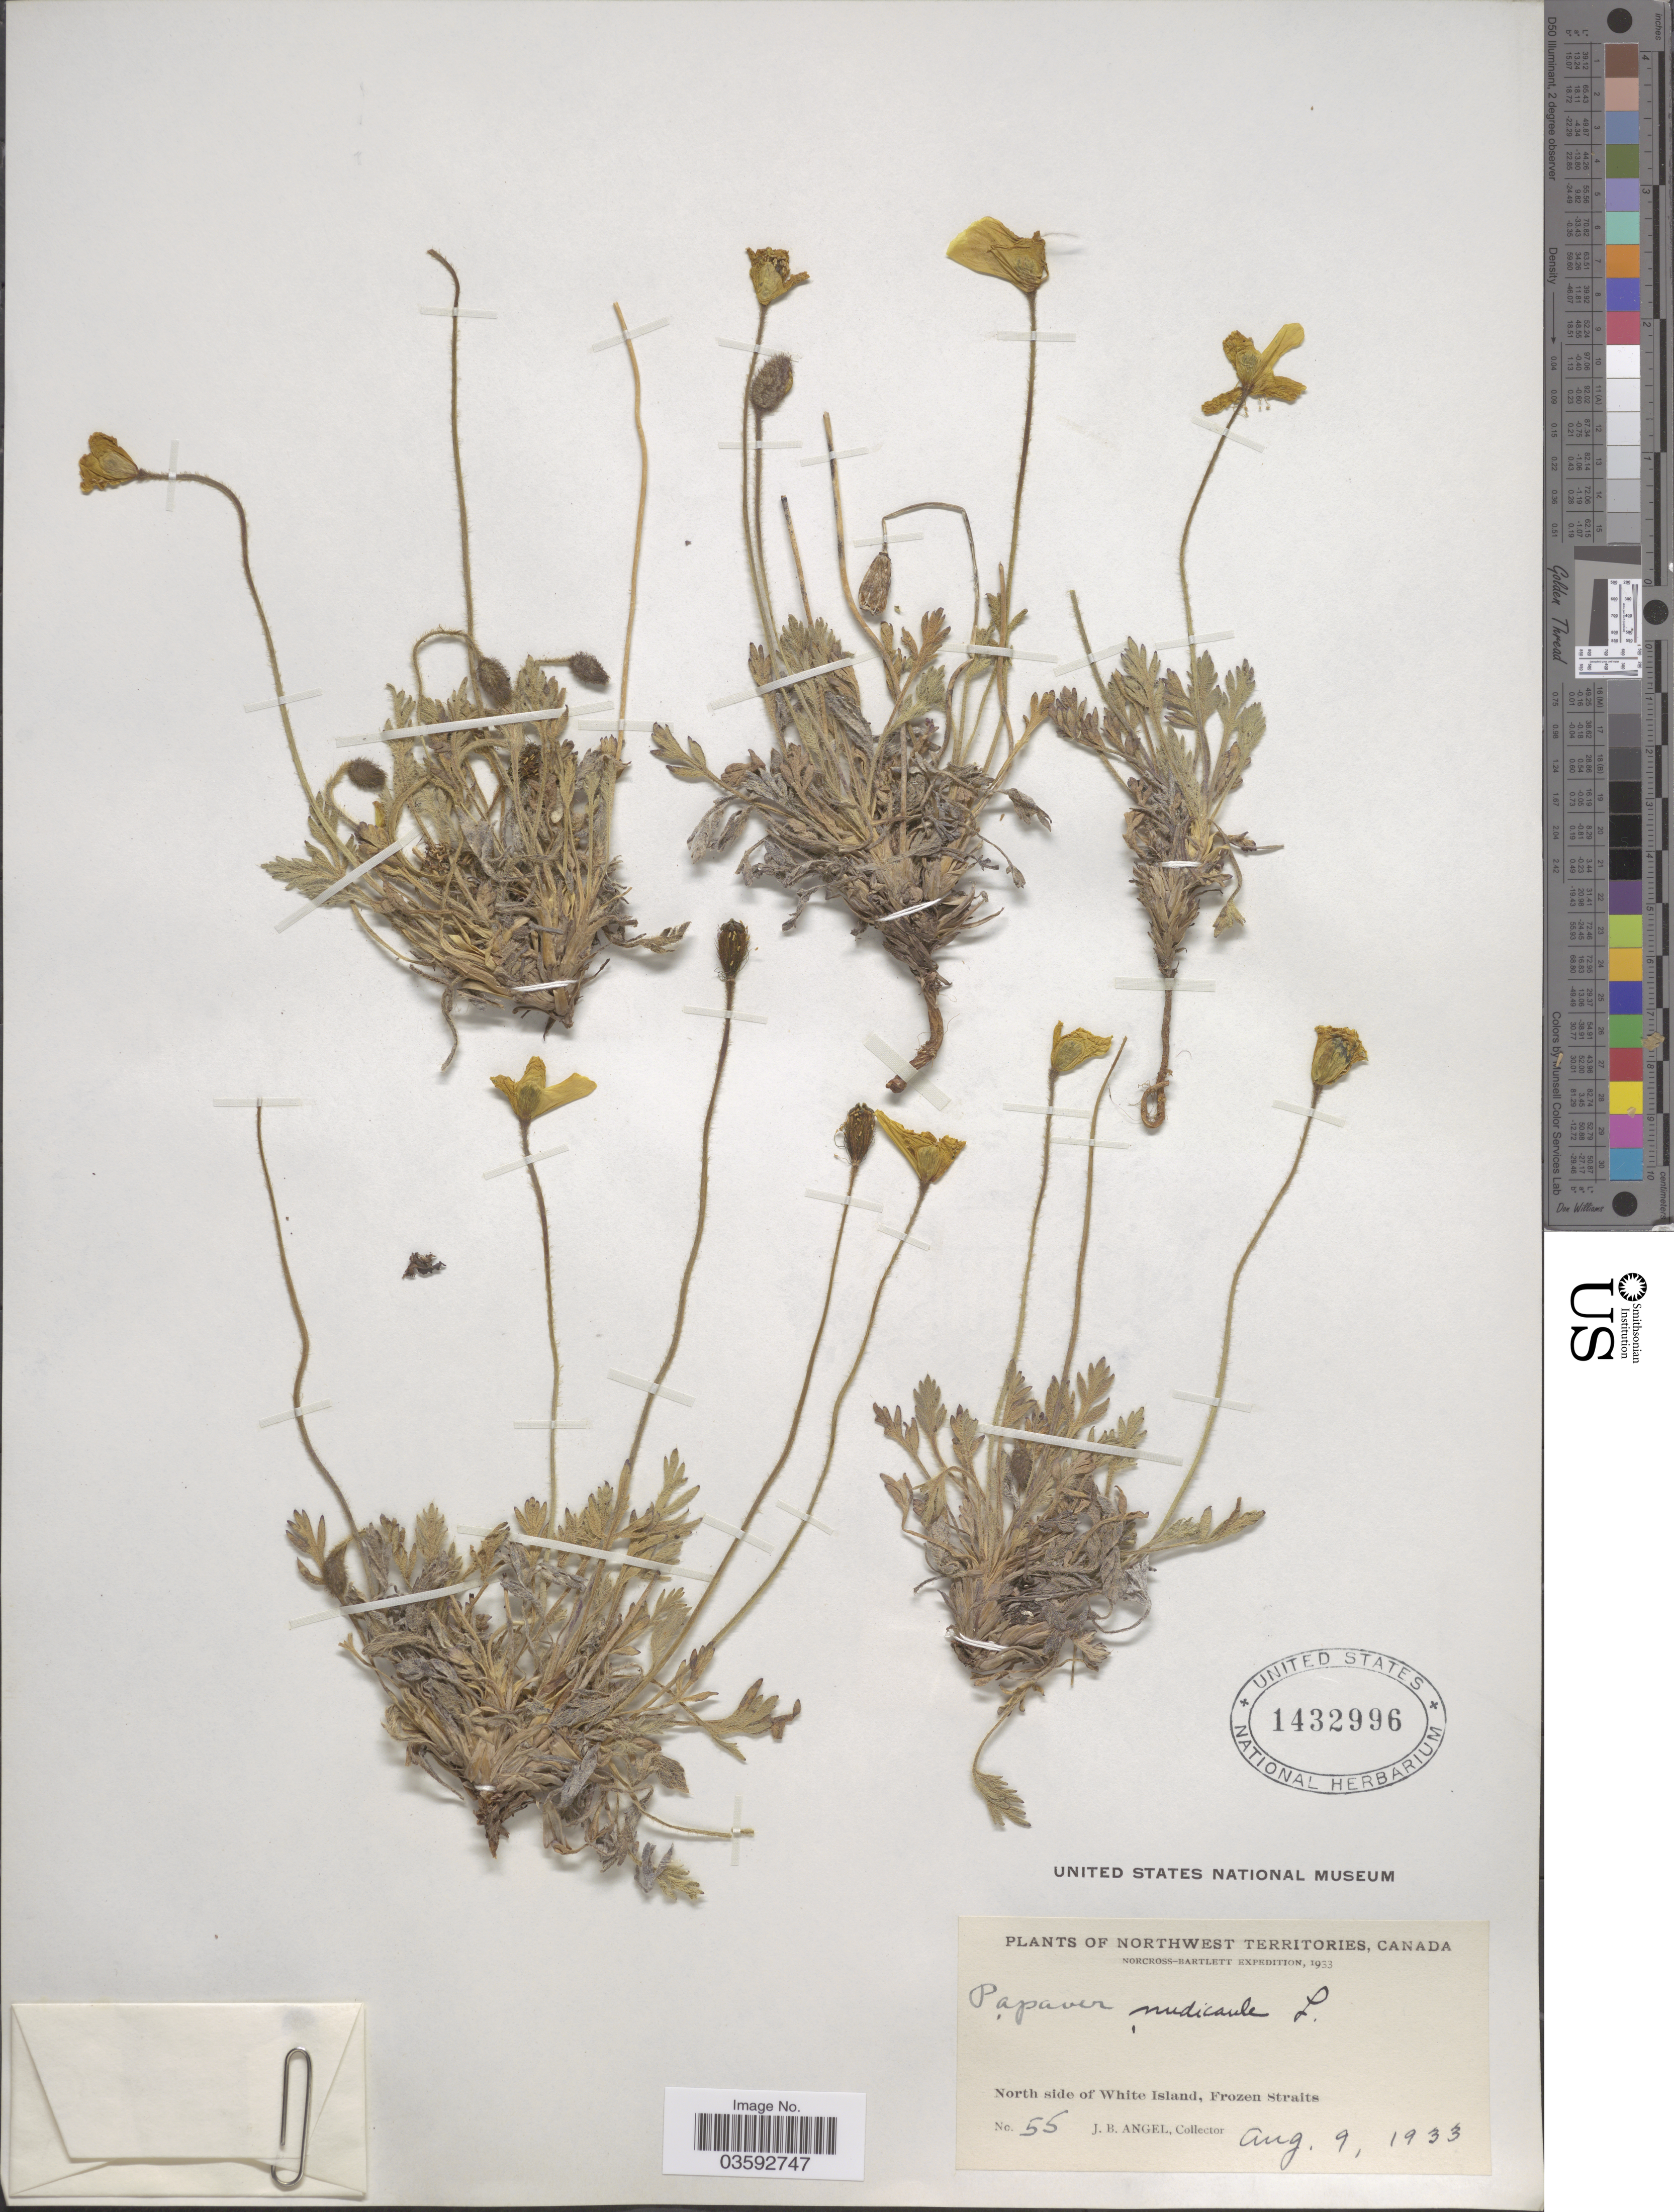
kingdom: Plantae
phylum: Tracheophyta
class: Magnoliopsida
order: Ranunculales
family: Papaveraceae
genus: Papaver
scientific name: Papaver nudicaule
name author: L.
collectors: J. Angel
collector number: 55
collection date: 1933-08-09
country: Canada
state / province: Northwest Territories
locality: North side of White Island, Frozen Straits.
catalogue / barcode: US 1432996